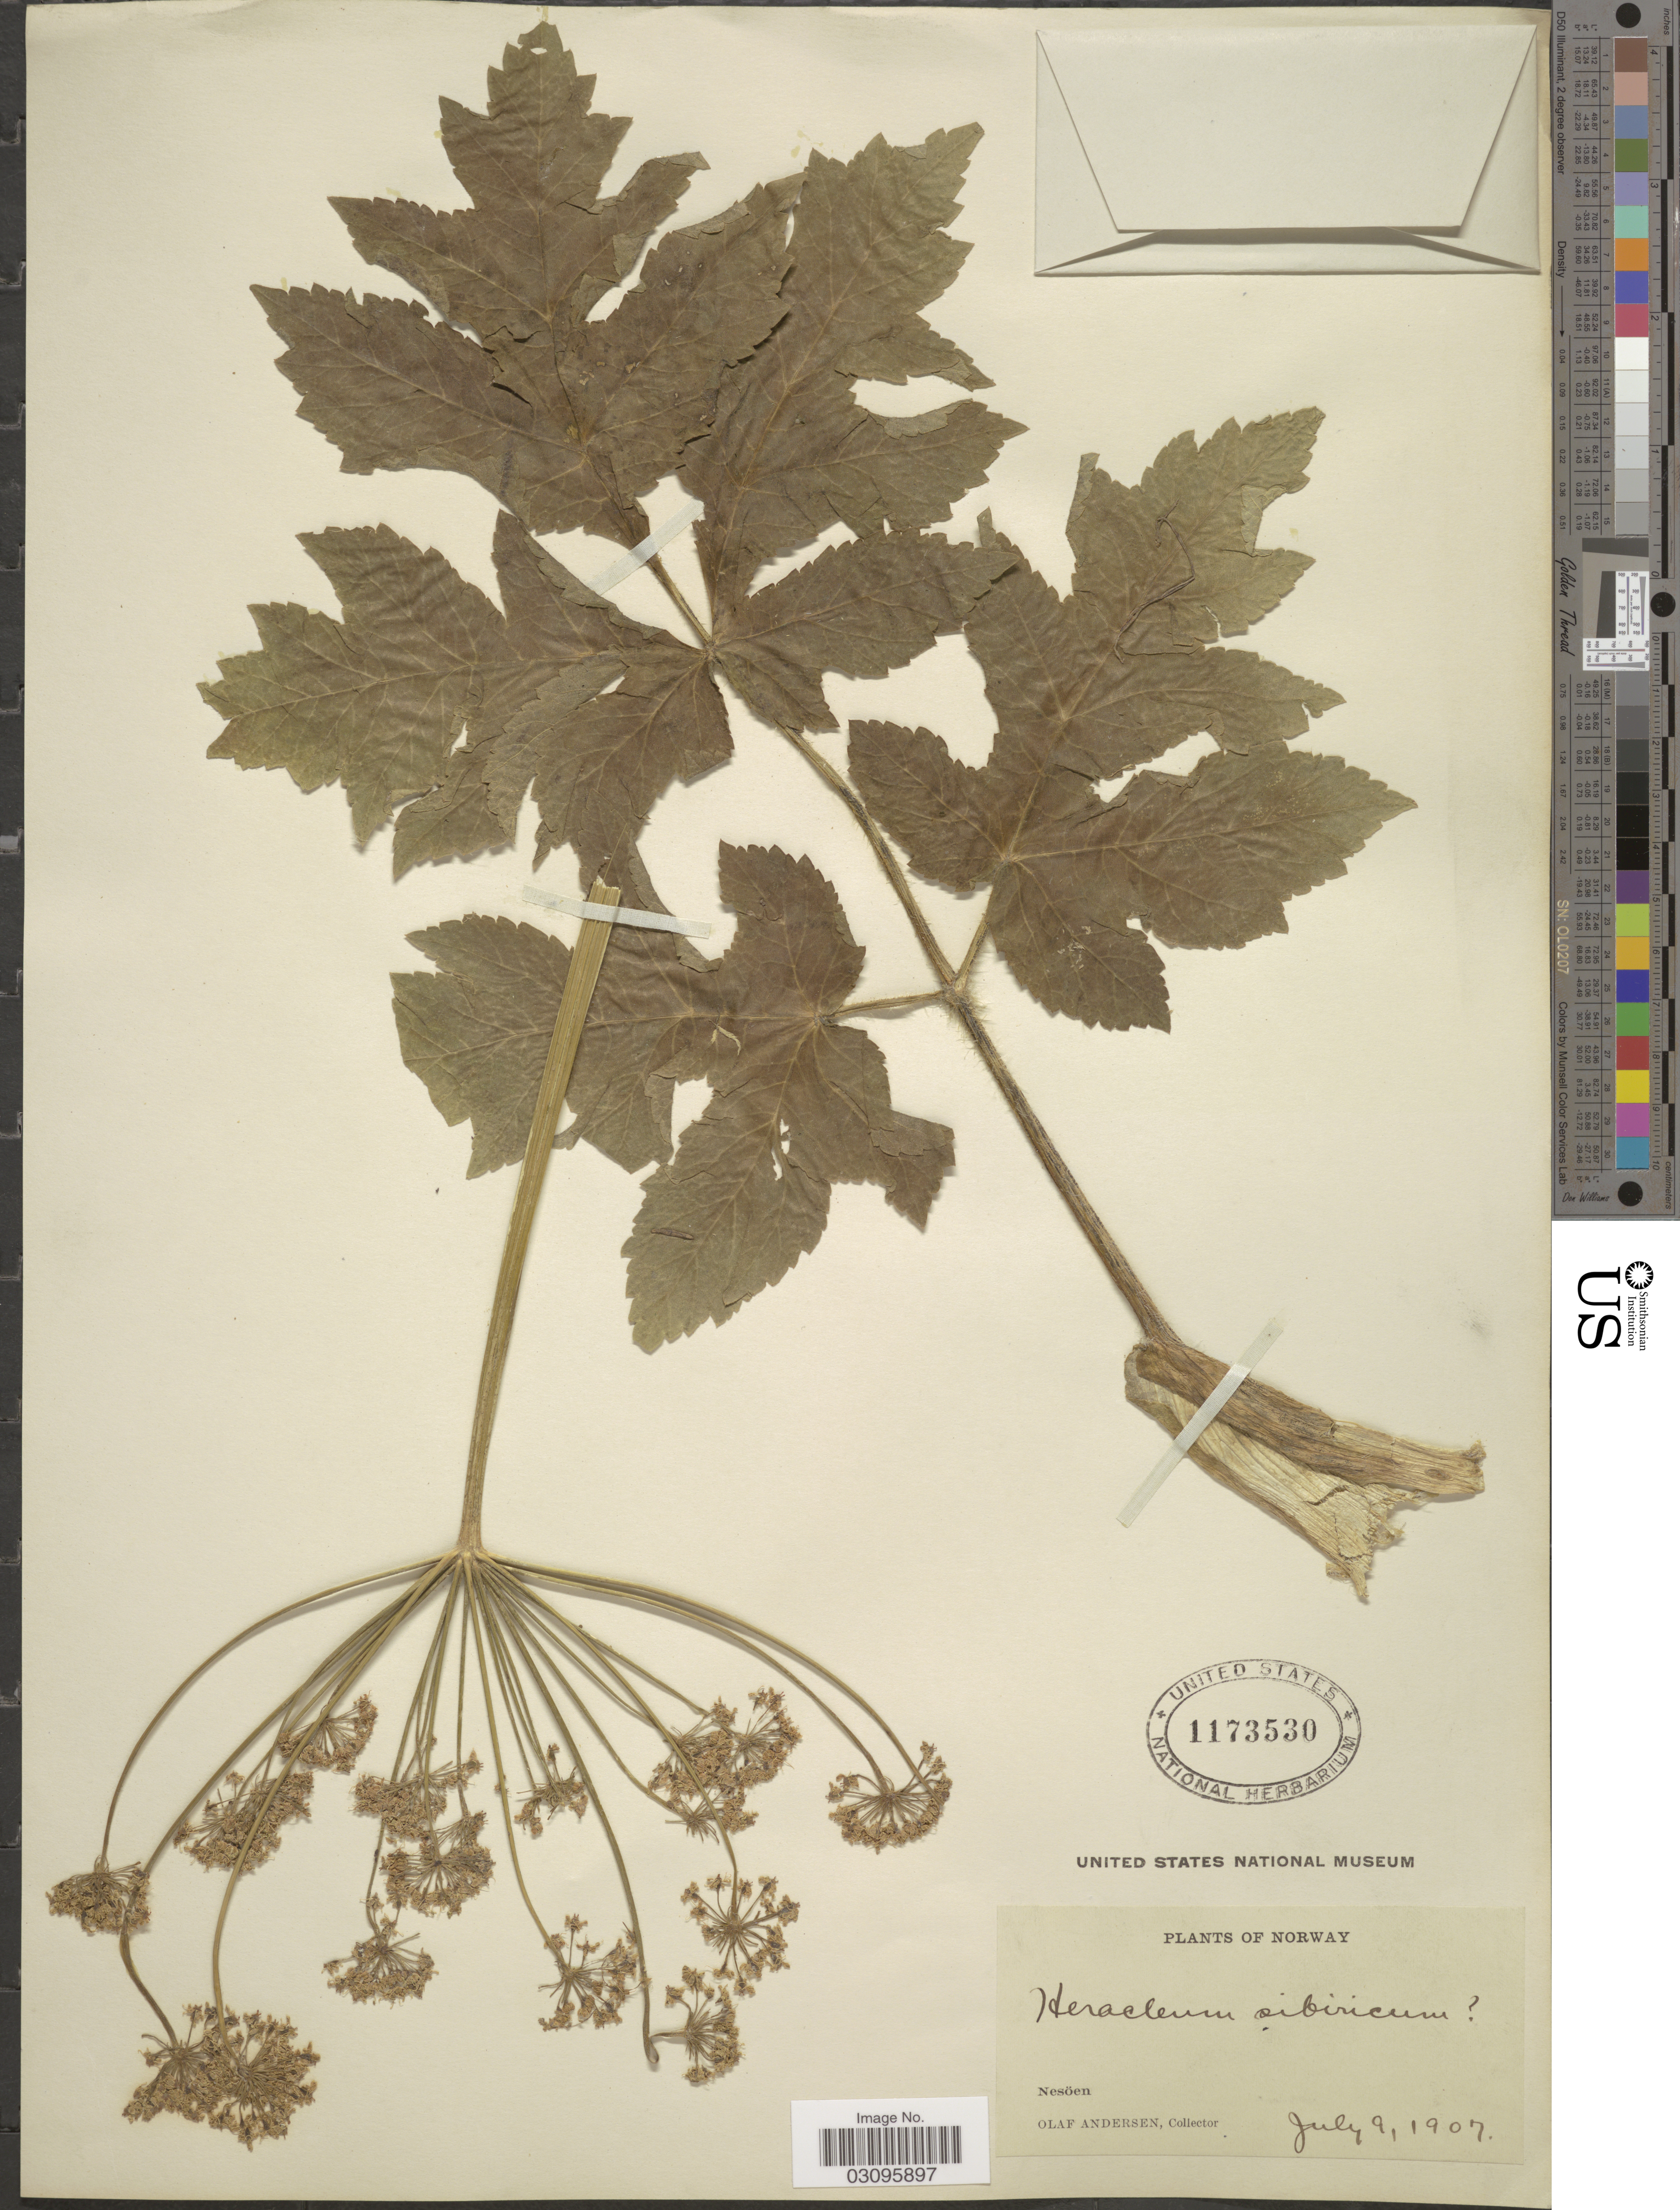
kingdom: Plantae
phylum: Tracheophyta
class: Magnoliopsida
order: Apiales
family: Apiaceae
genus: Heracleum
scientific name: Heracleum sibiricum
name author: L.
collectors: O. Andersen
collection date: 1907-07-09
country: Norway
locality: Nesöen.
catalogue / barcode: US 1173530